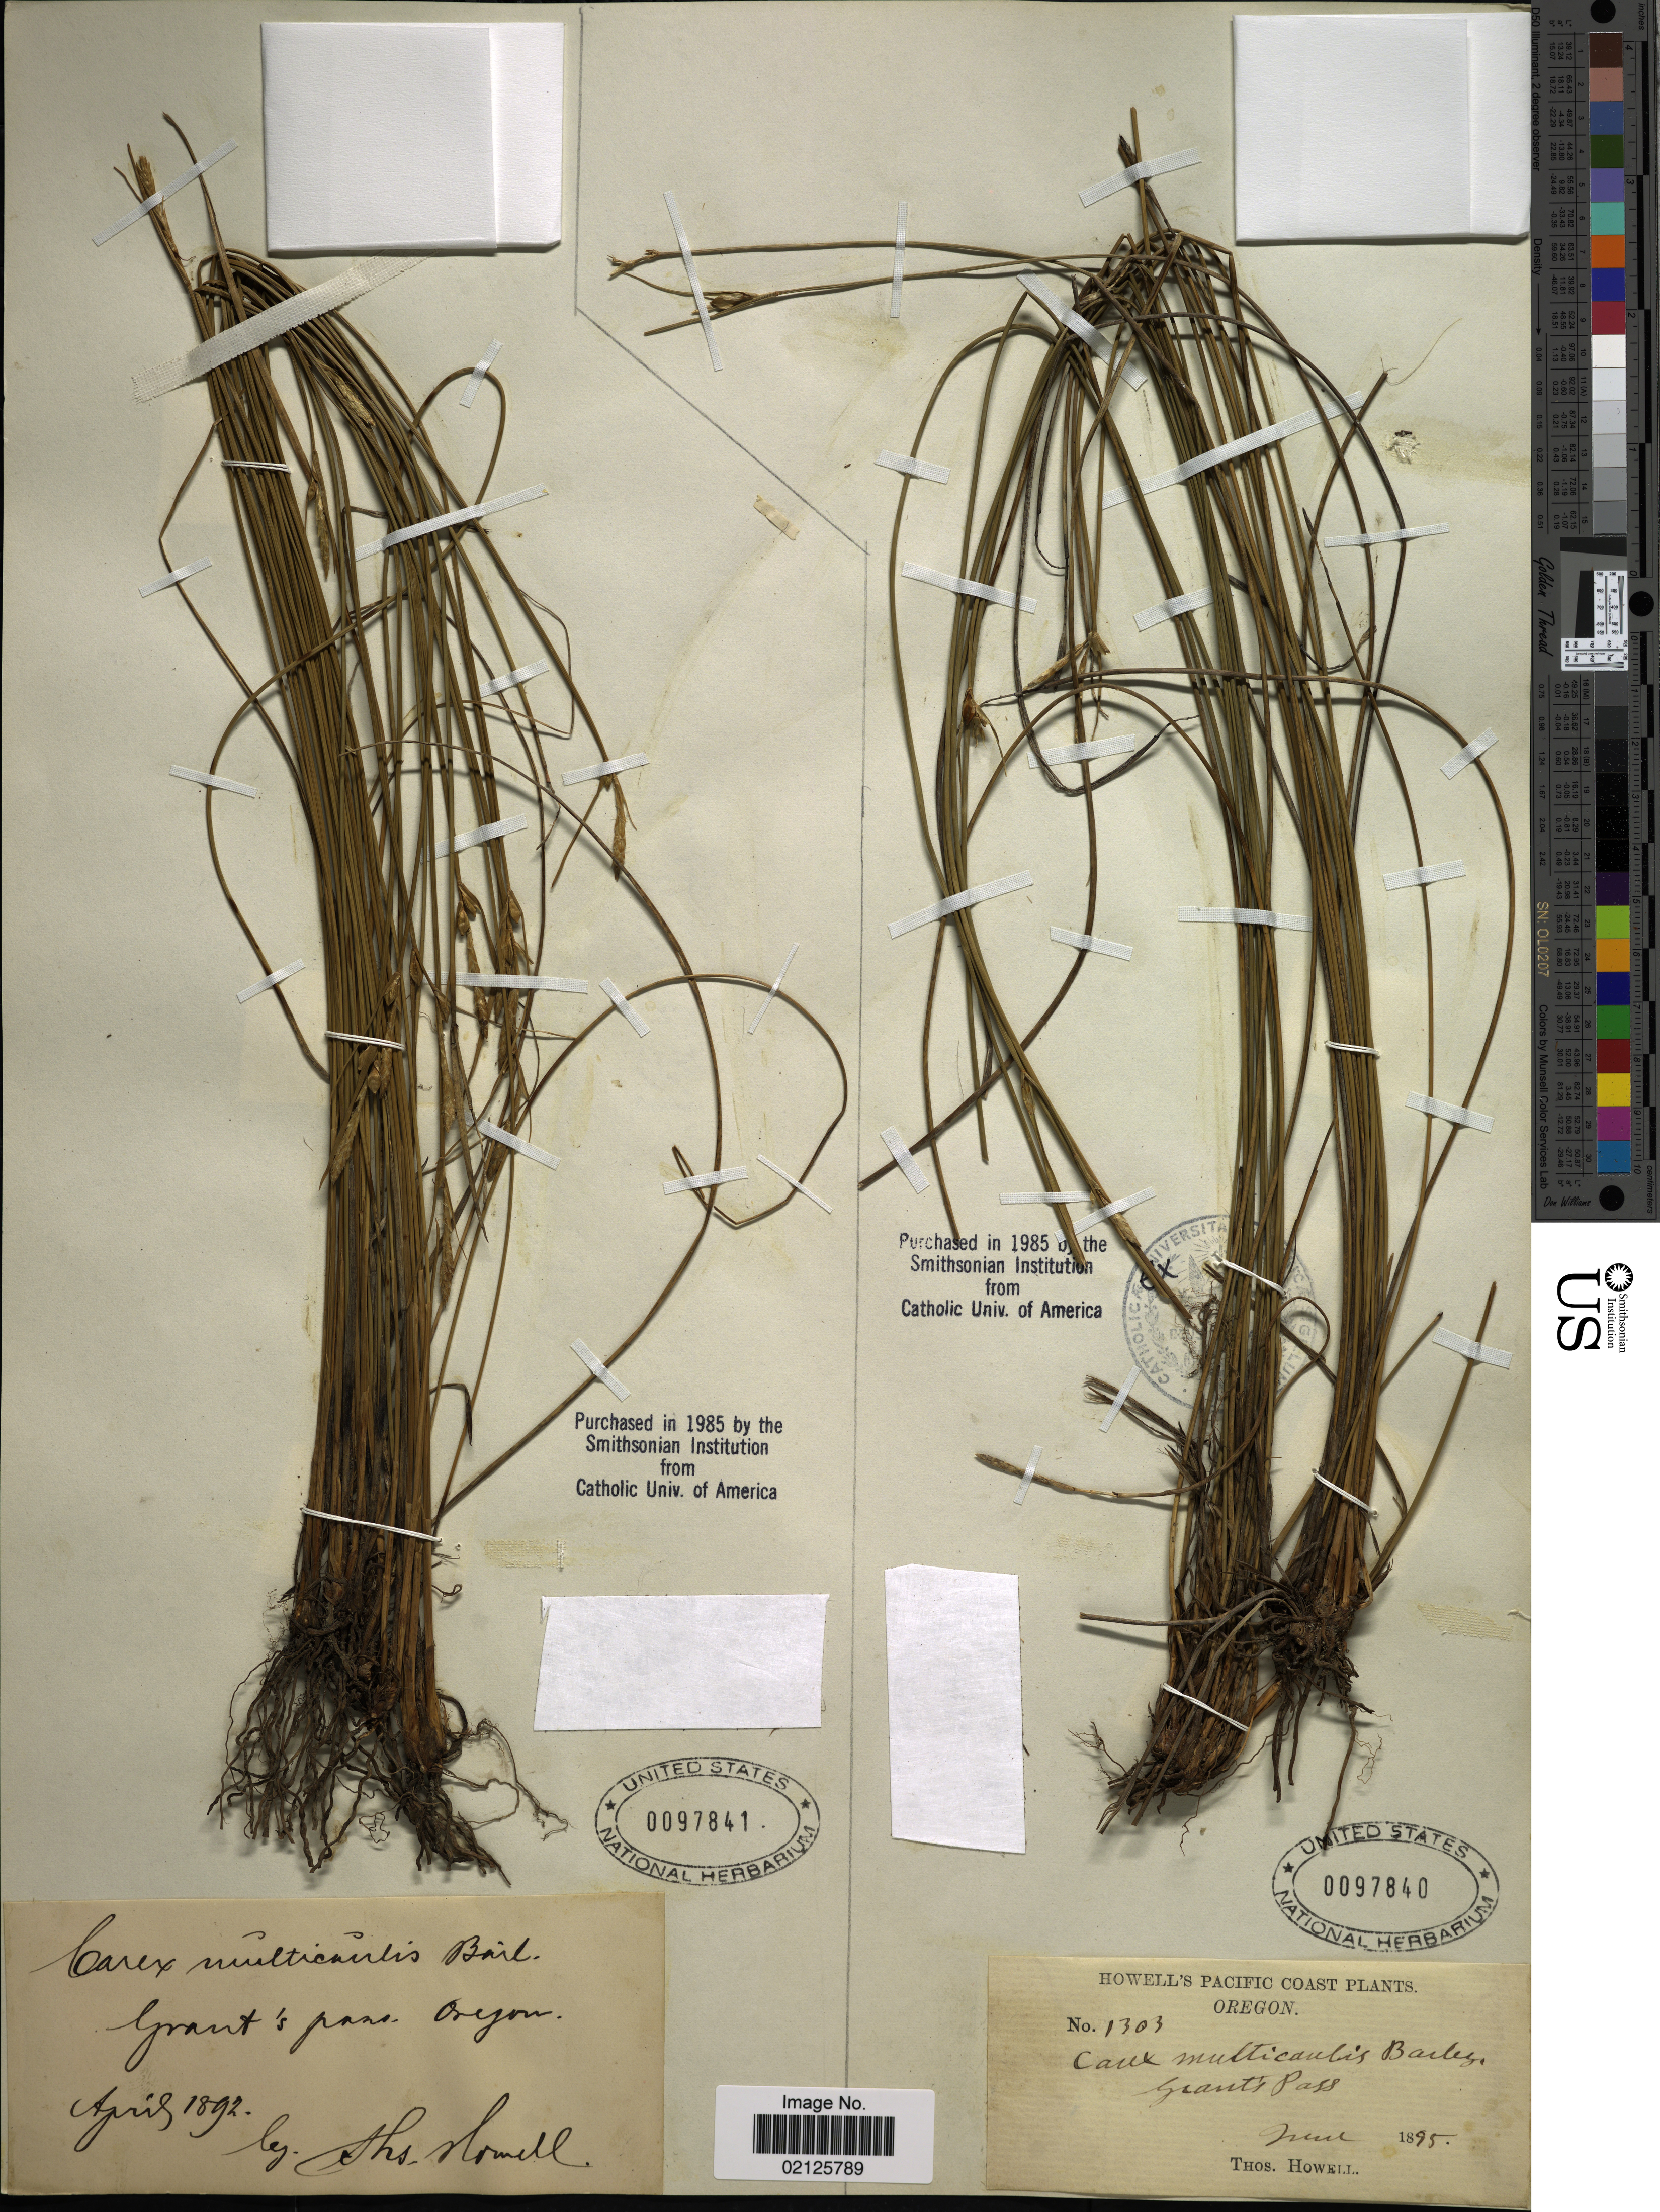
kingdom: Plantae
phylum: Tracheophyta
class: Liliopsida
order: Poales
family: Cyperaceae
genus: Carex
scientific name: Carex multicaulis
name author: L.H. Bailey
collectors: T. Howell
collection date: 1892-04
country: United States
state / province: Oregon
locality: Grant's Pass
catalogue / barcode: US 97841-2